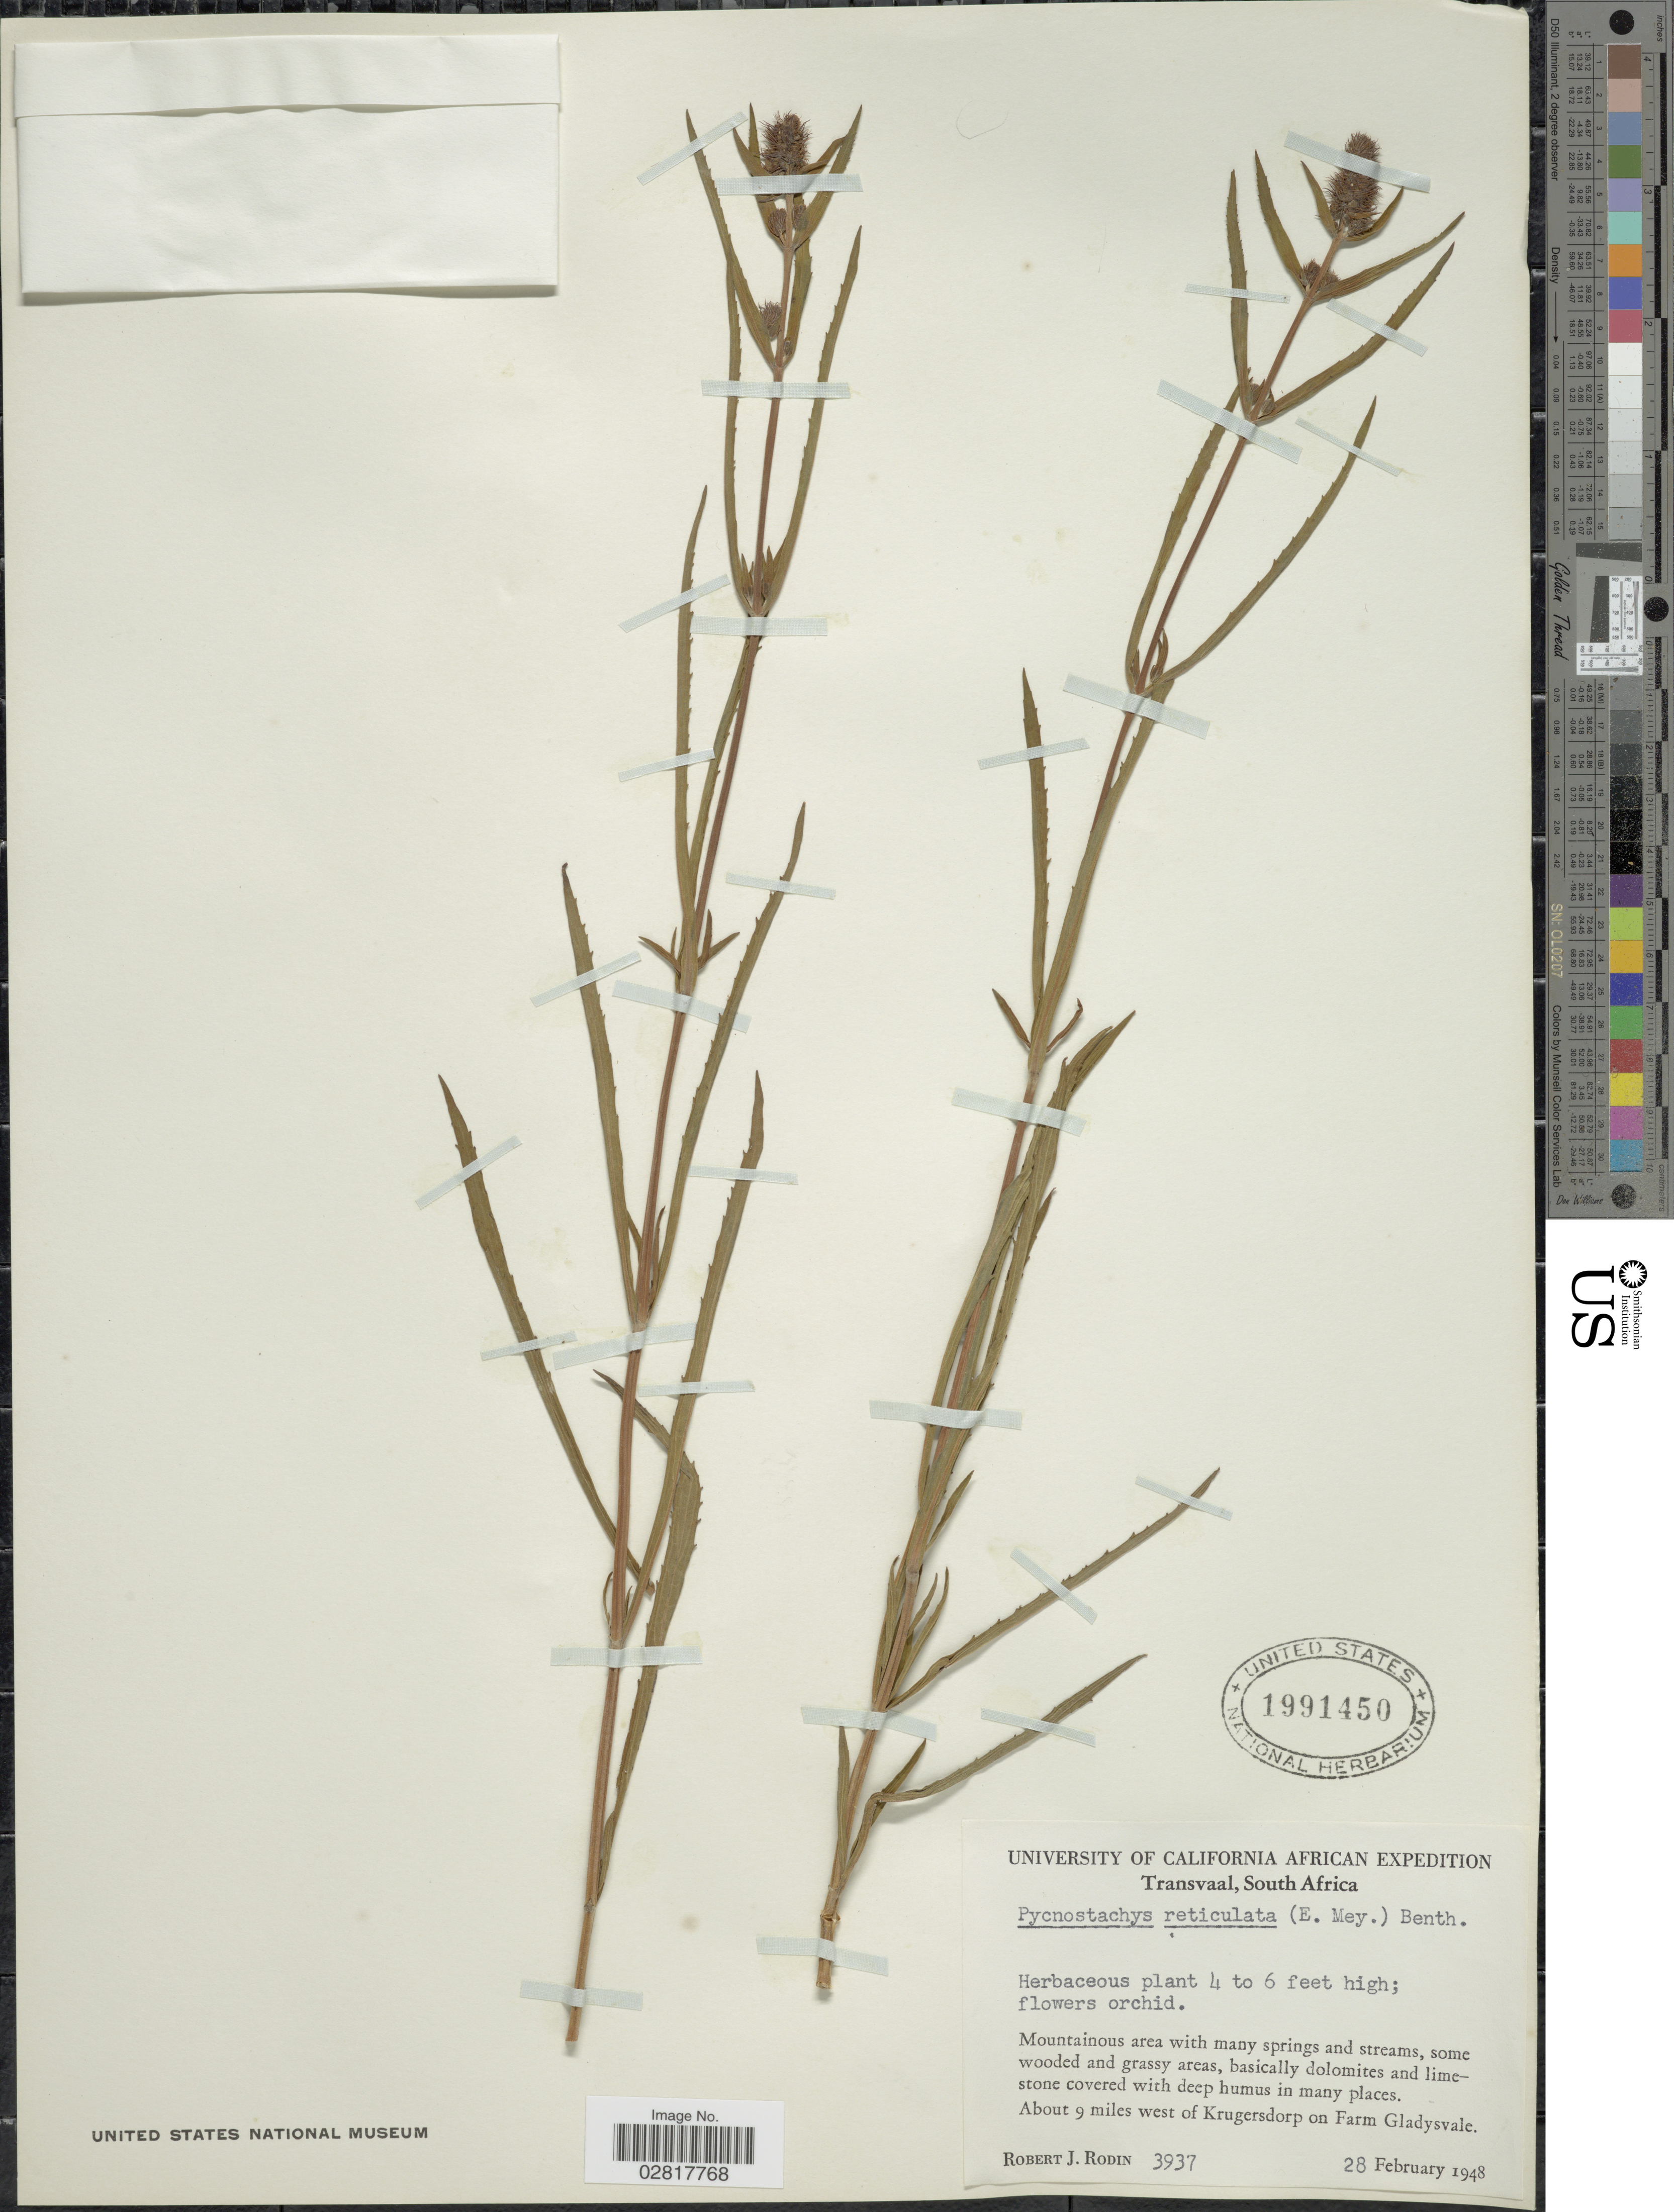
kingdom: Plantae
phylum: Tracheophyta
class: Magnoliopsida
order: Lamiales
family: Lamiaceae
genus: Pycnostachys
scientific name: Pycnostachys reticulata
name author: (E. Mey.) Benth.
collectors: R. J. Rodin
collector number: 3937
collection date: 1948-02-28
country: South Africa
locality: Transvaal. About 9 miles west of Krugersdorp on Farm Gladysvale.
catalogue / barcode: US 1991450